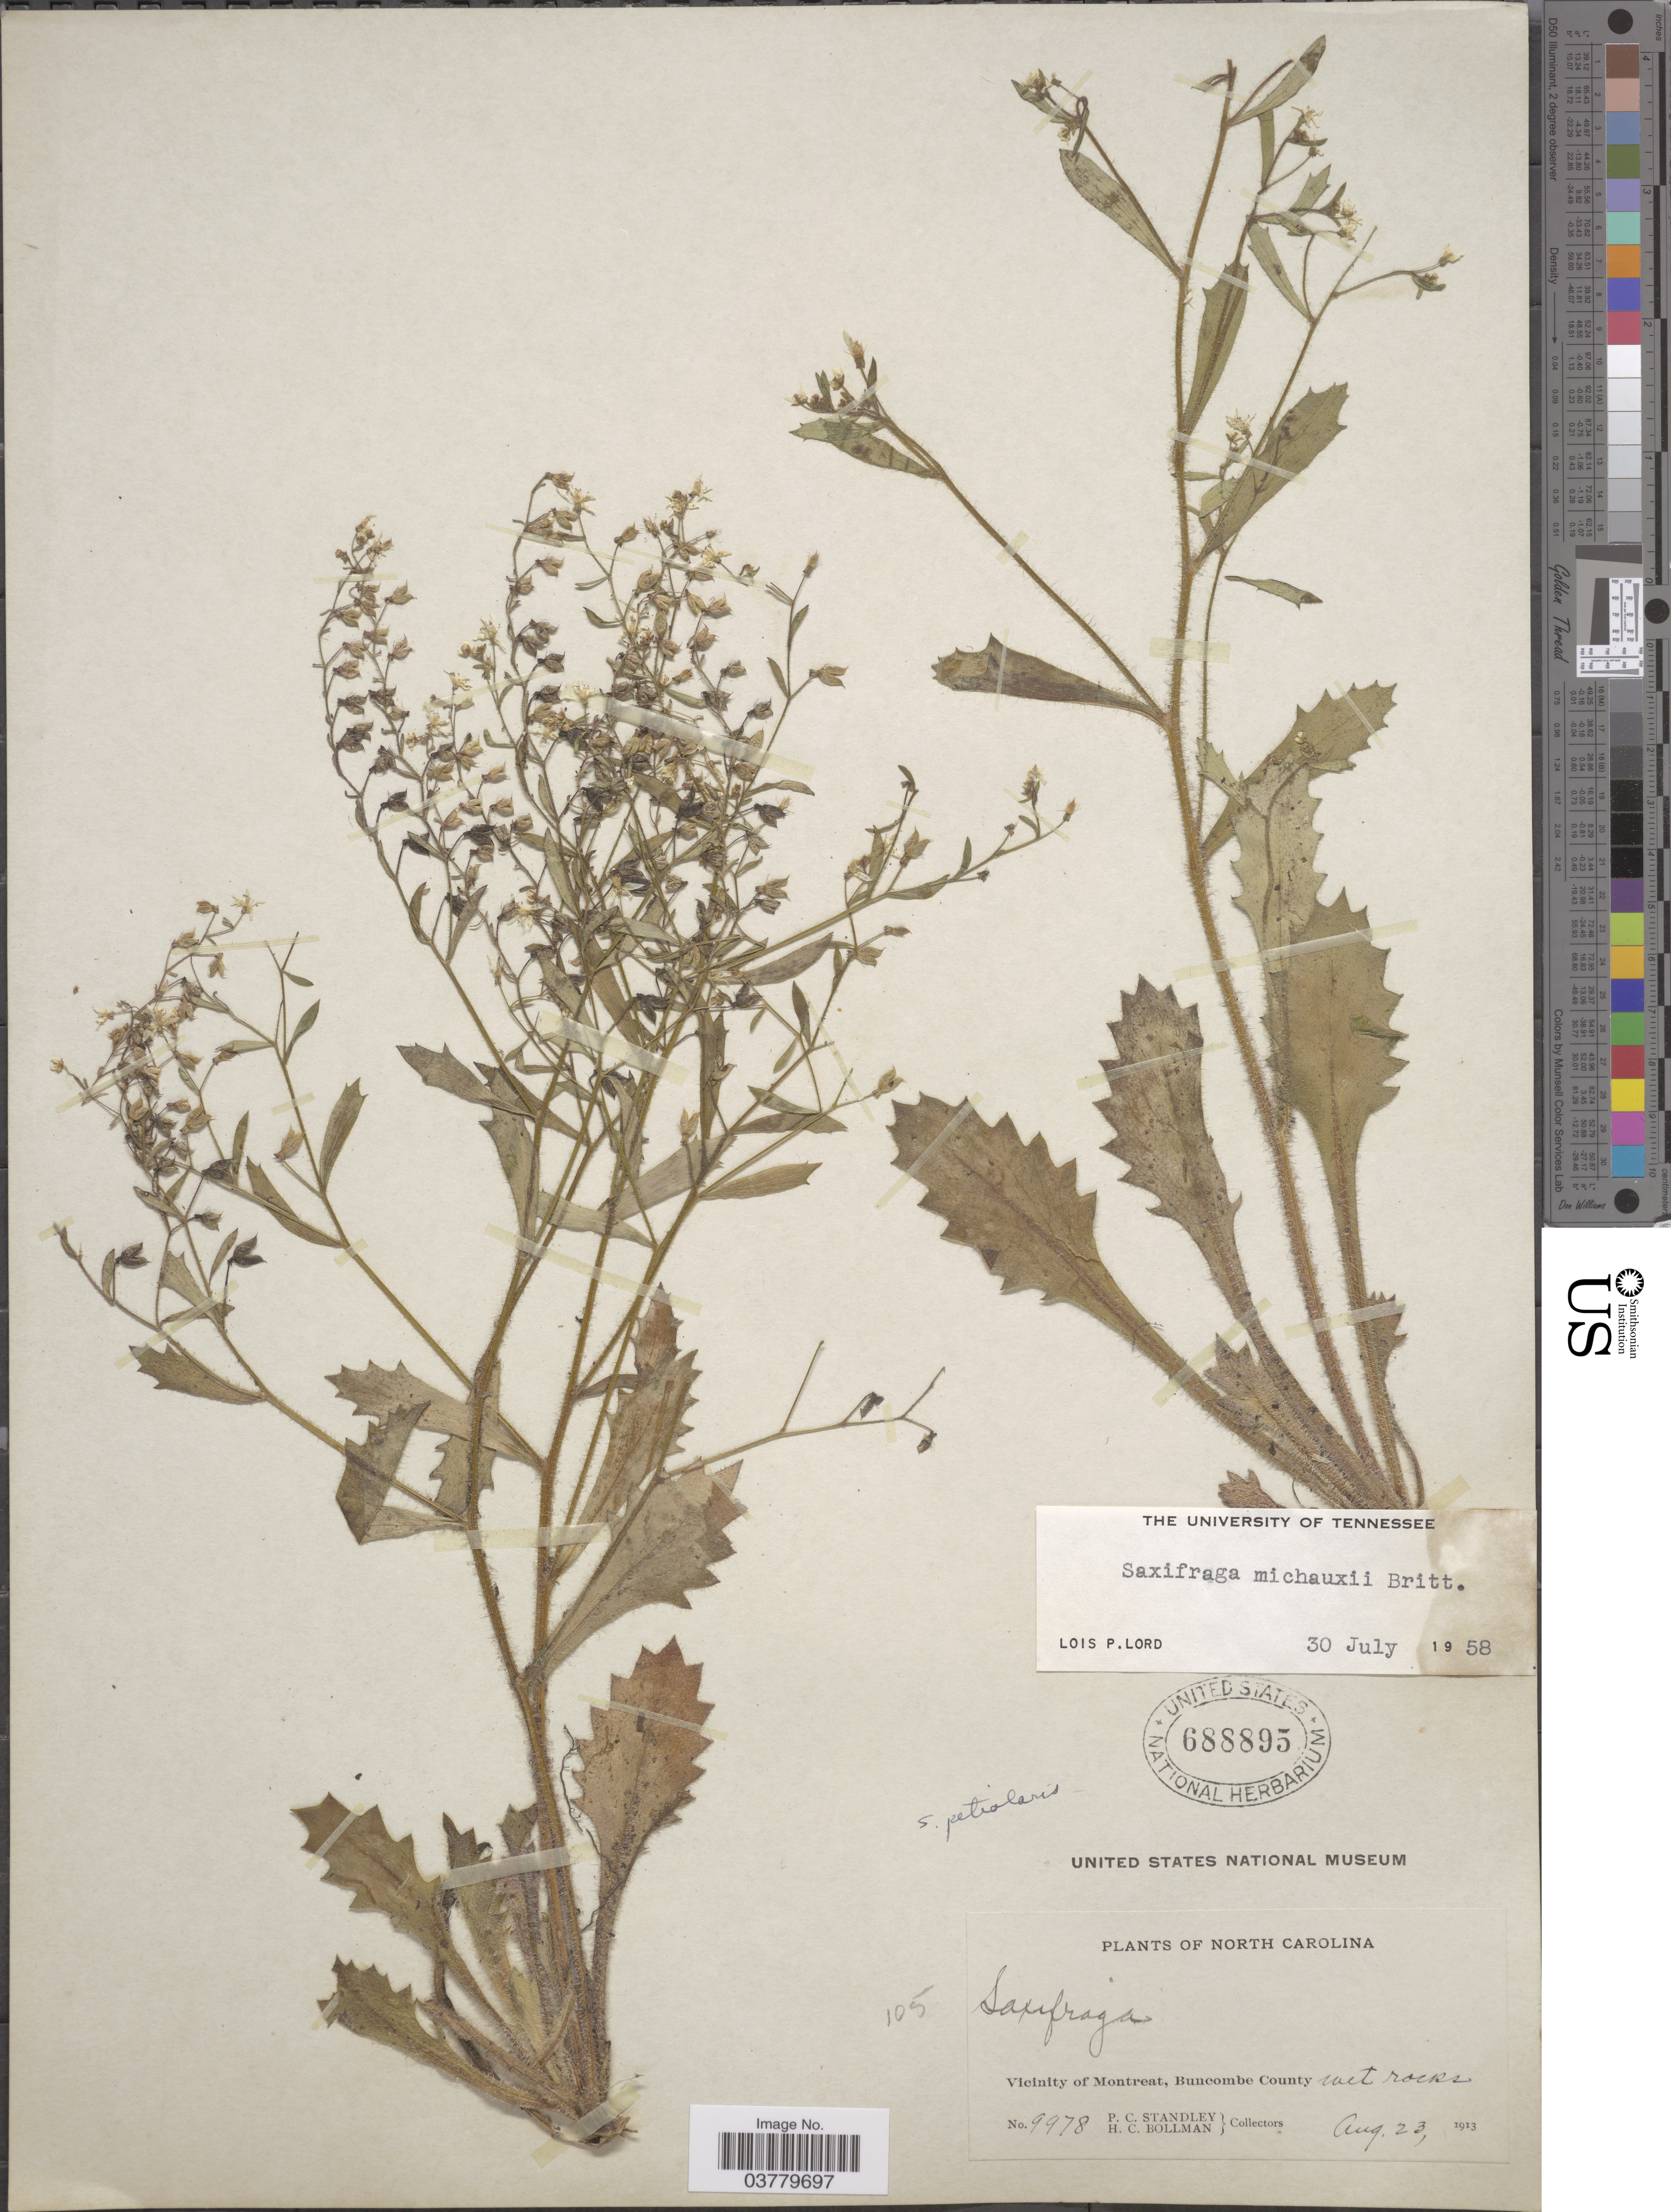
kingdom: Plantae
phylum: Tracheophyta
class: Magnoliopsida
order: Saxifragales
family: Saxifragaceae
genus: Micranthes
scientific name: Micranthes petiolaris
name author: (Raf.) Bush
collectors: P. C. Standley & H. C. Bollman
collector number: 9978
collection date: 1913-08-23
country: United States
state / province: North Carolina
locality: Vicinity of Montreat, Buncombe County.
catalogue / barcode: US 688895